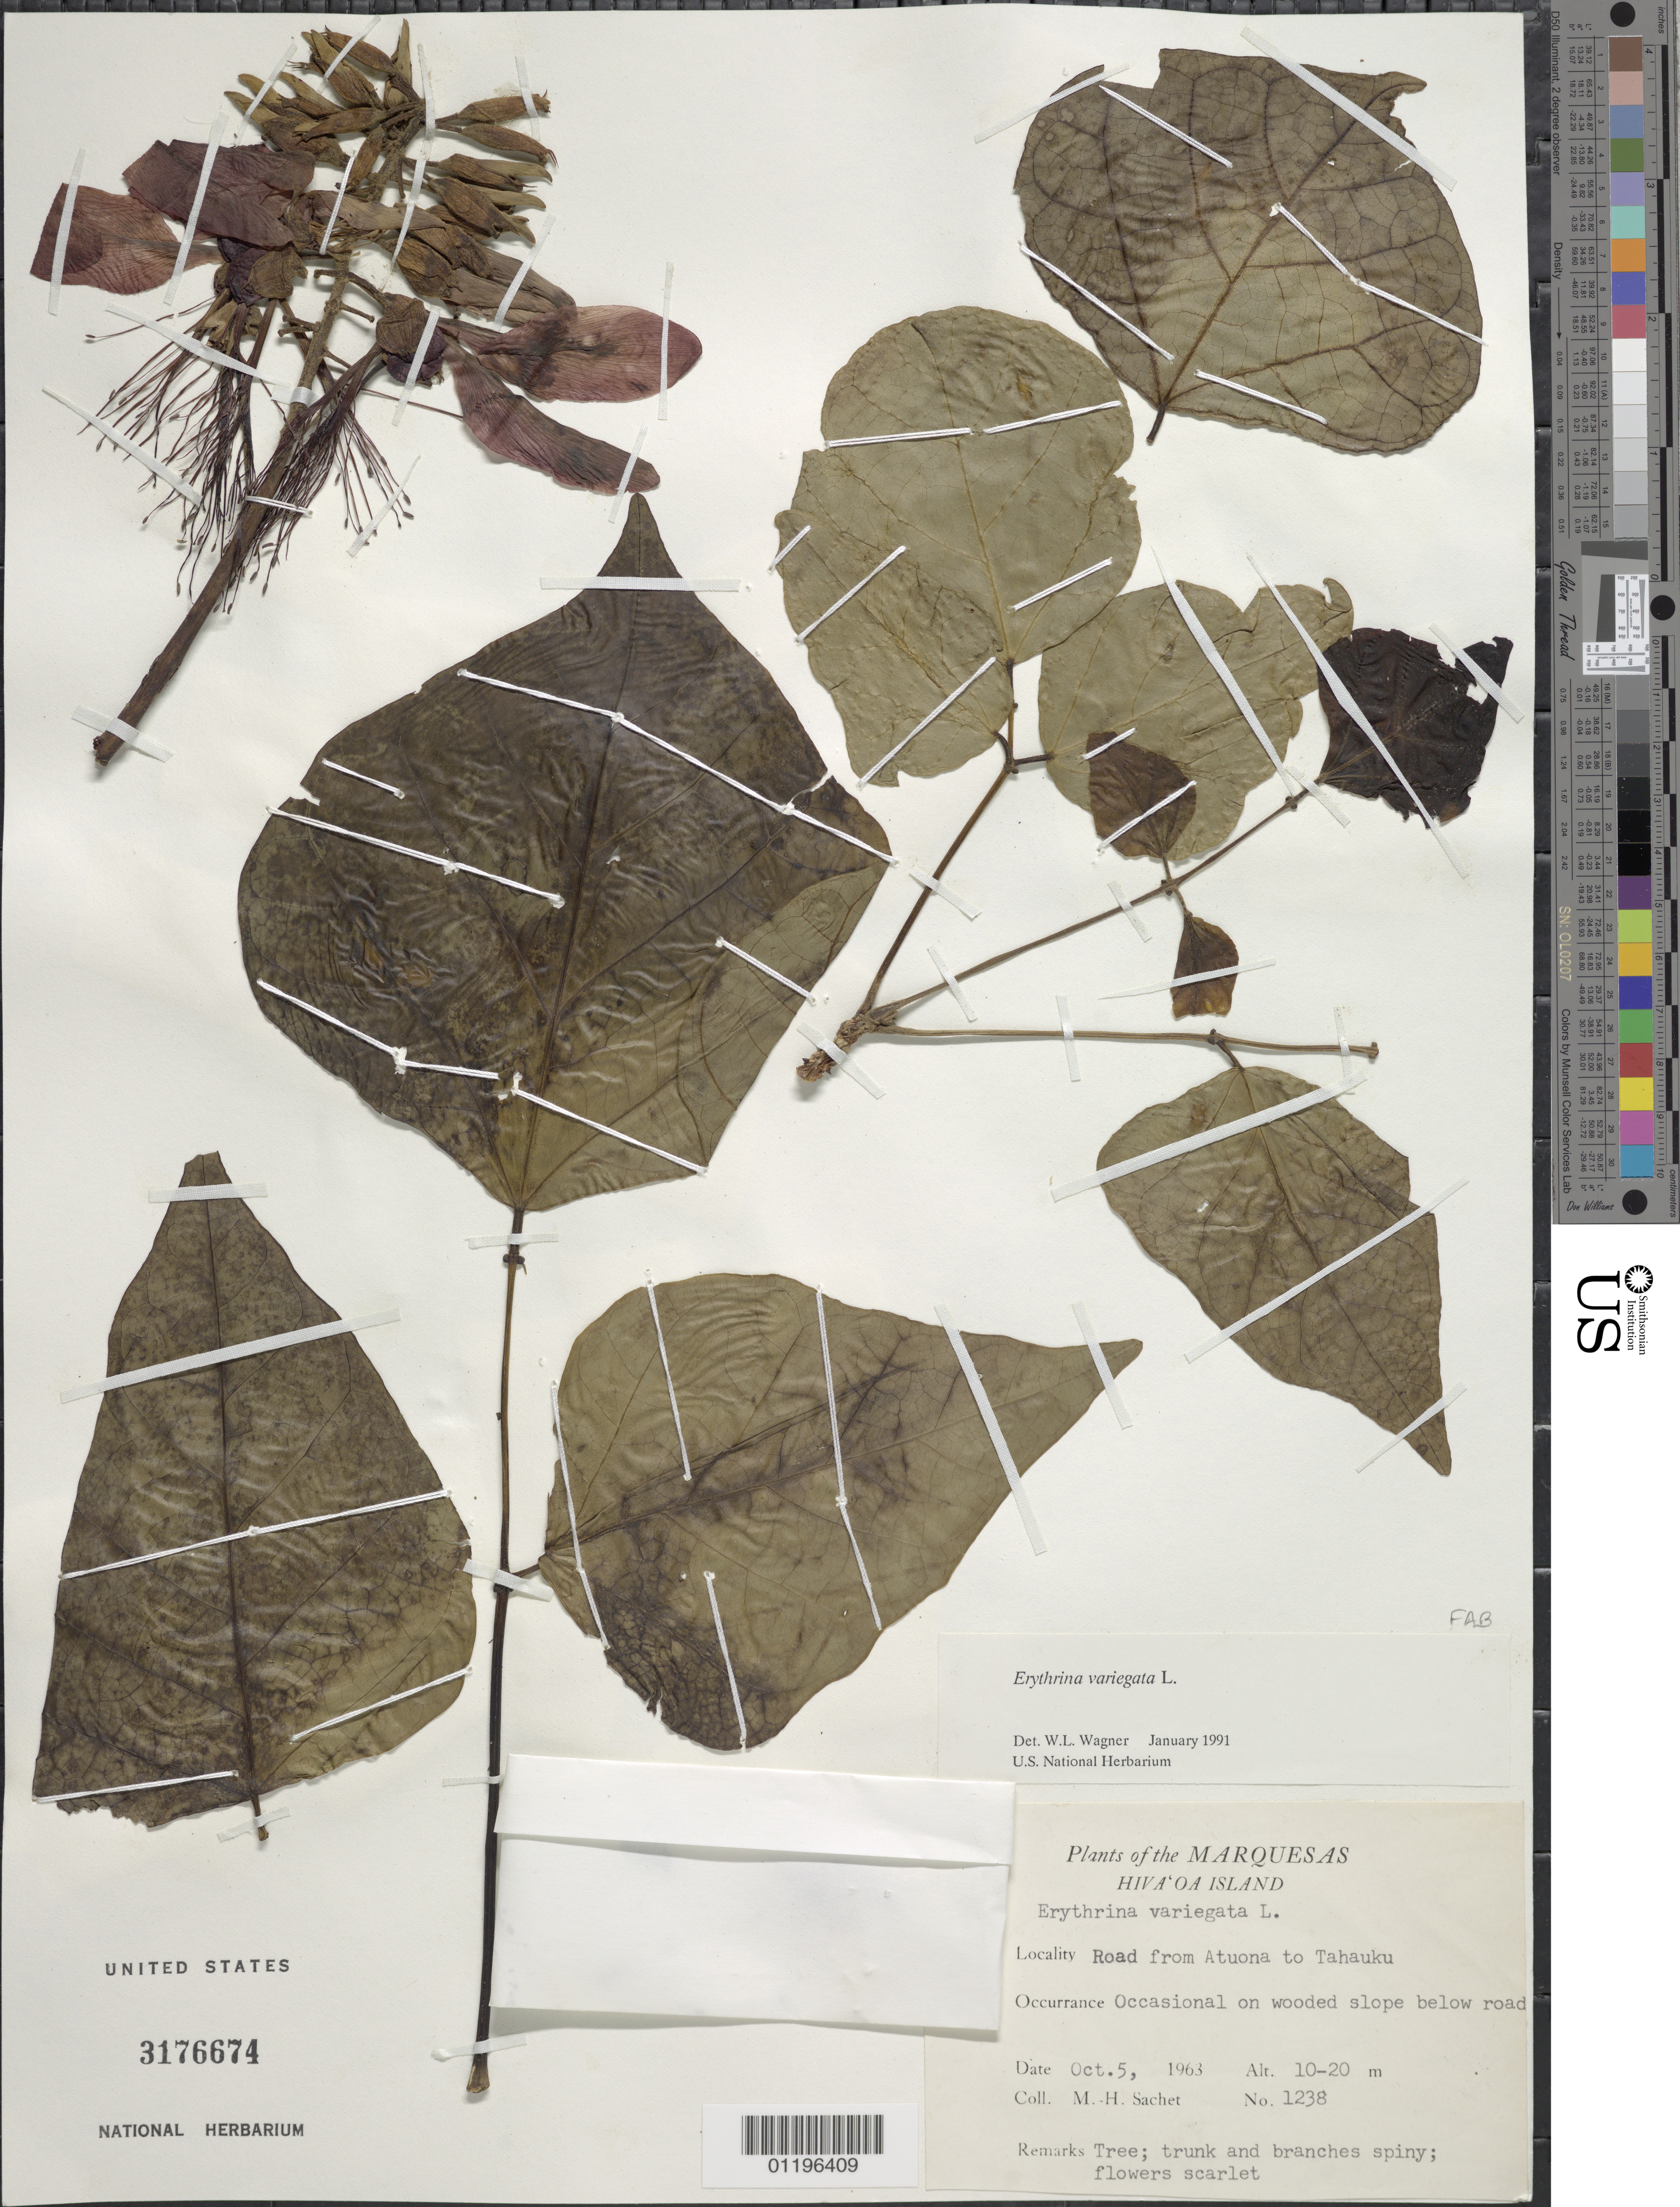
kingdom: Plantae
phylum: Tracheophyta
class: Magnoliopsida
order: Fabales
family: Fabaceae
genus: Erythrina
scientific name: Erythrina variegata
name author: L.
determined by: Wagner, W. L., (BOT), Smithsonian Institution - National Museum of Natural History (UNITED STATES)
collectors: M.-H. Sachet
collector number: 1238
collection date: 1963-10-05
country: French Polynesia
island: Hiva Oa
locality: Road from Atuona to Tahauku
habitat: Occasional on wooded slope below road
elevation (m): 10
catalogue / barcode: US 3176674